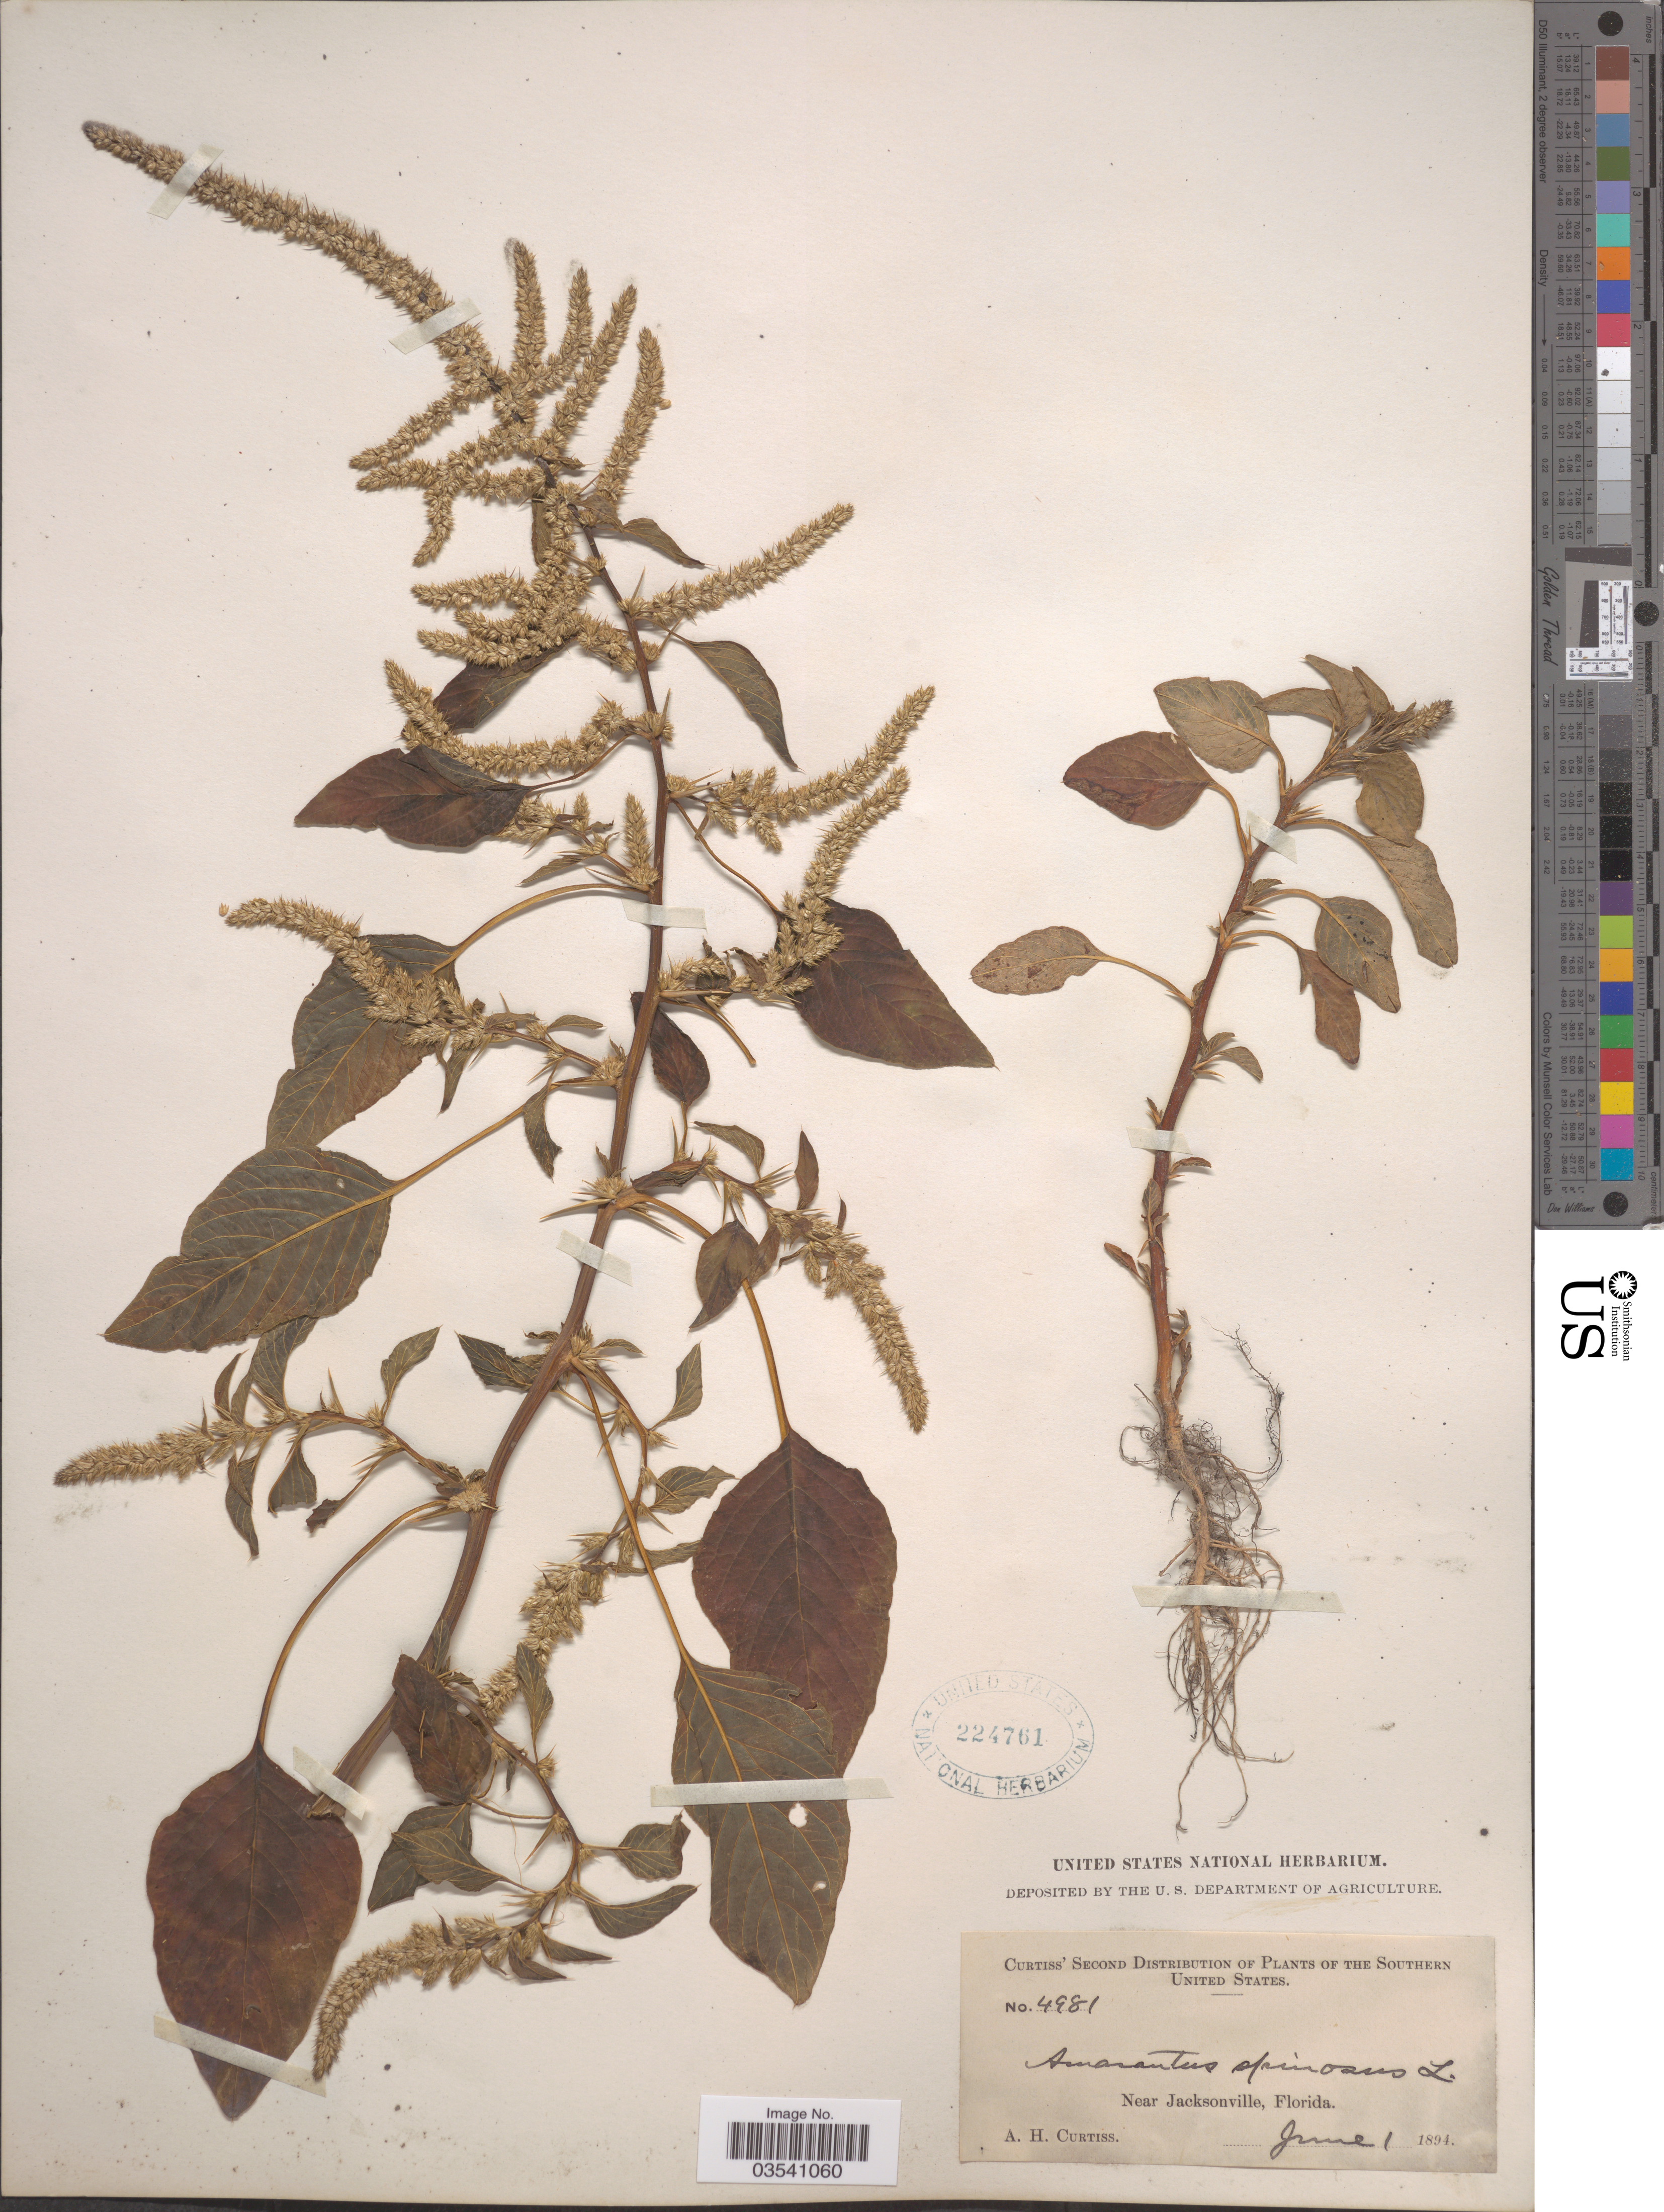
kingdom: Plantae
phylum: Tracheophyta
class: Magnoliopsida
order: Caryophyllales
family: Amaranthaceae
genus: Amaranthus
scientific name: Amaranthus spinosus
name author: L.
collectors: A. H. Curtiss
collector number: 4981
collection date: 1894-06-01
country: United States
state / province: Florida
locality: Southern United States. Near Jacksonville.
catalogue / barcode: US 224761